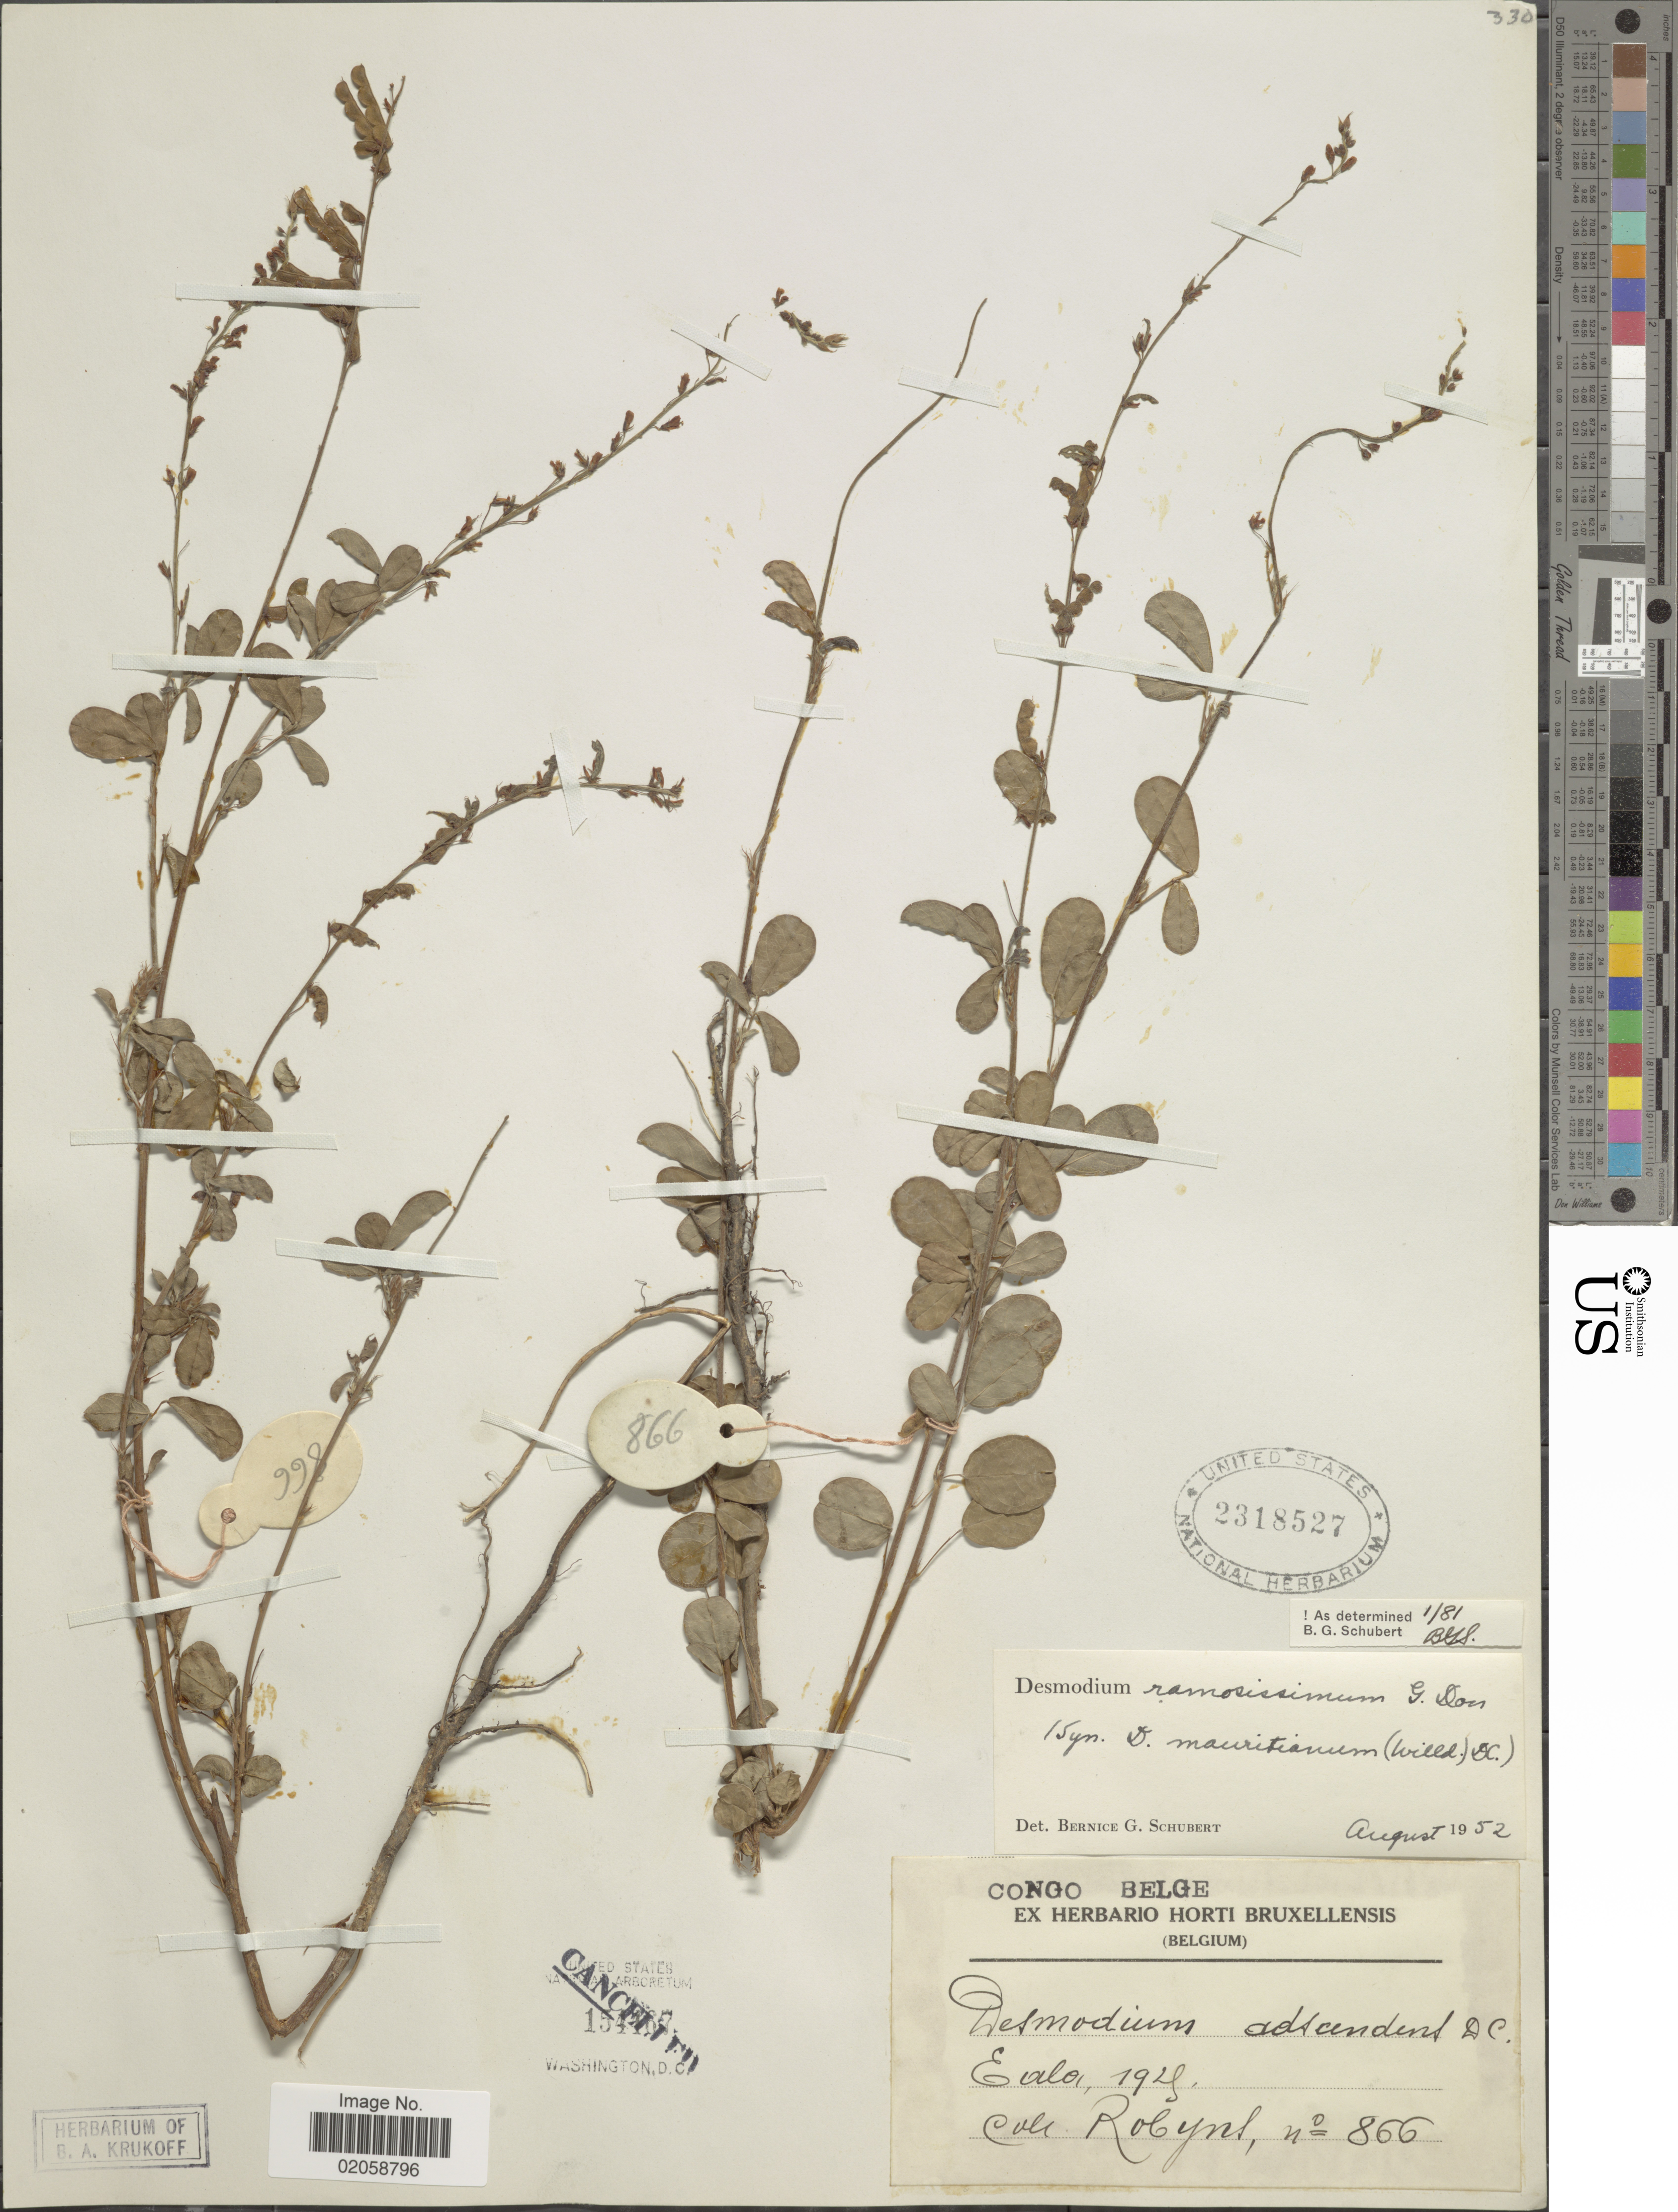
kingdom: Plantae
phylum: Tracheophyta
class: Magnoliopsida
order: Fabales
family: Fabaceae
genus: Grona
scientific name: Grona ramosissima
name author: (G. Don) H. Ohashi & K. Ohashi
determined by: Strong, Mark T., (BOT), Smithsonian Institution - National Museum of Natural History (UNITED STATES)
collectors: -. Robyns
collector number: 866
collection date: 1925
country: Congo, Democratic Republic of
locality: Congo Belge. Ealo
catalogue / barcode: US 2318527